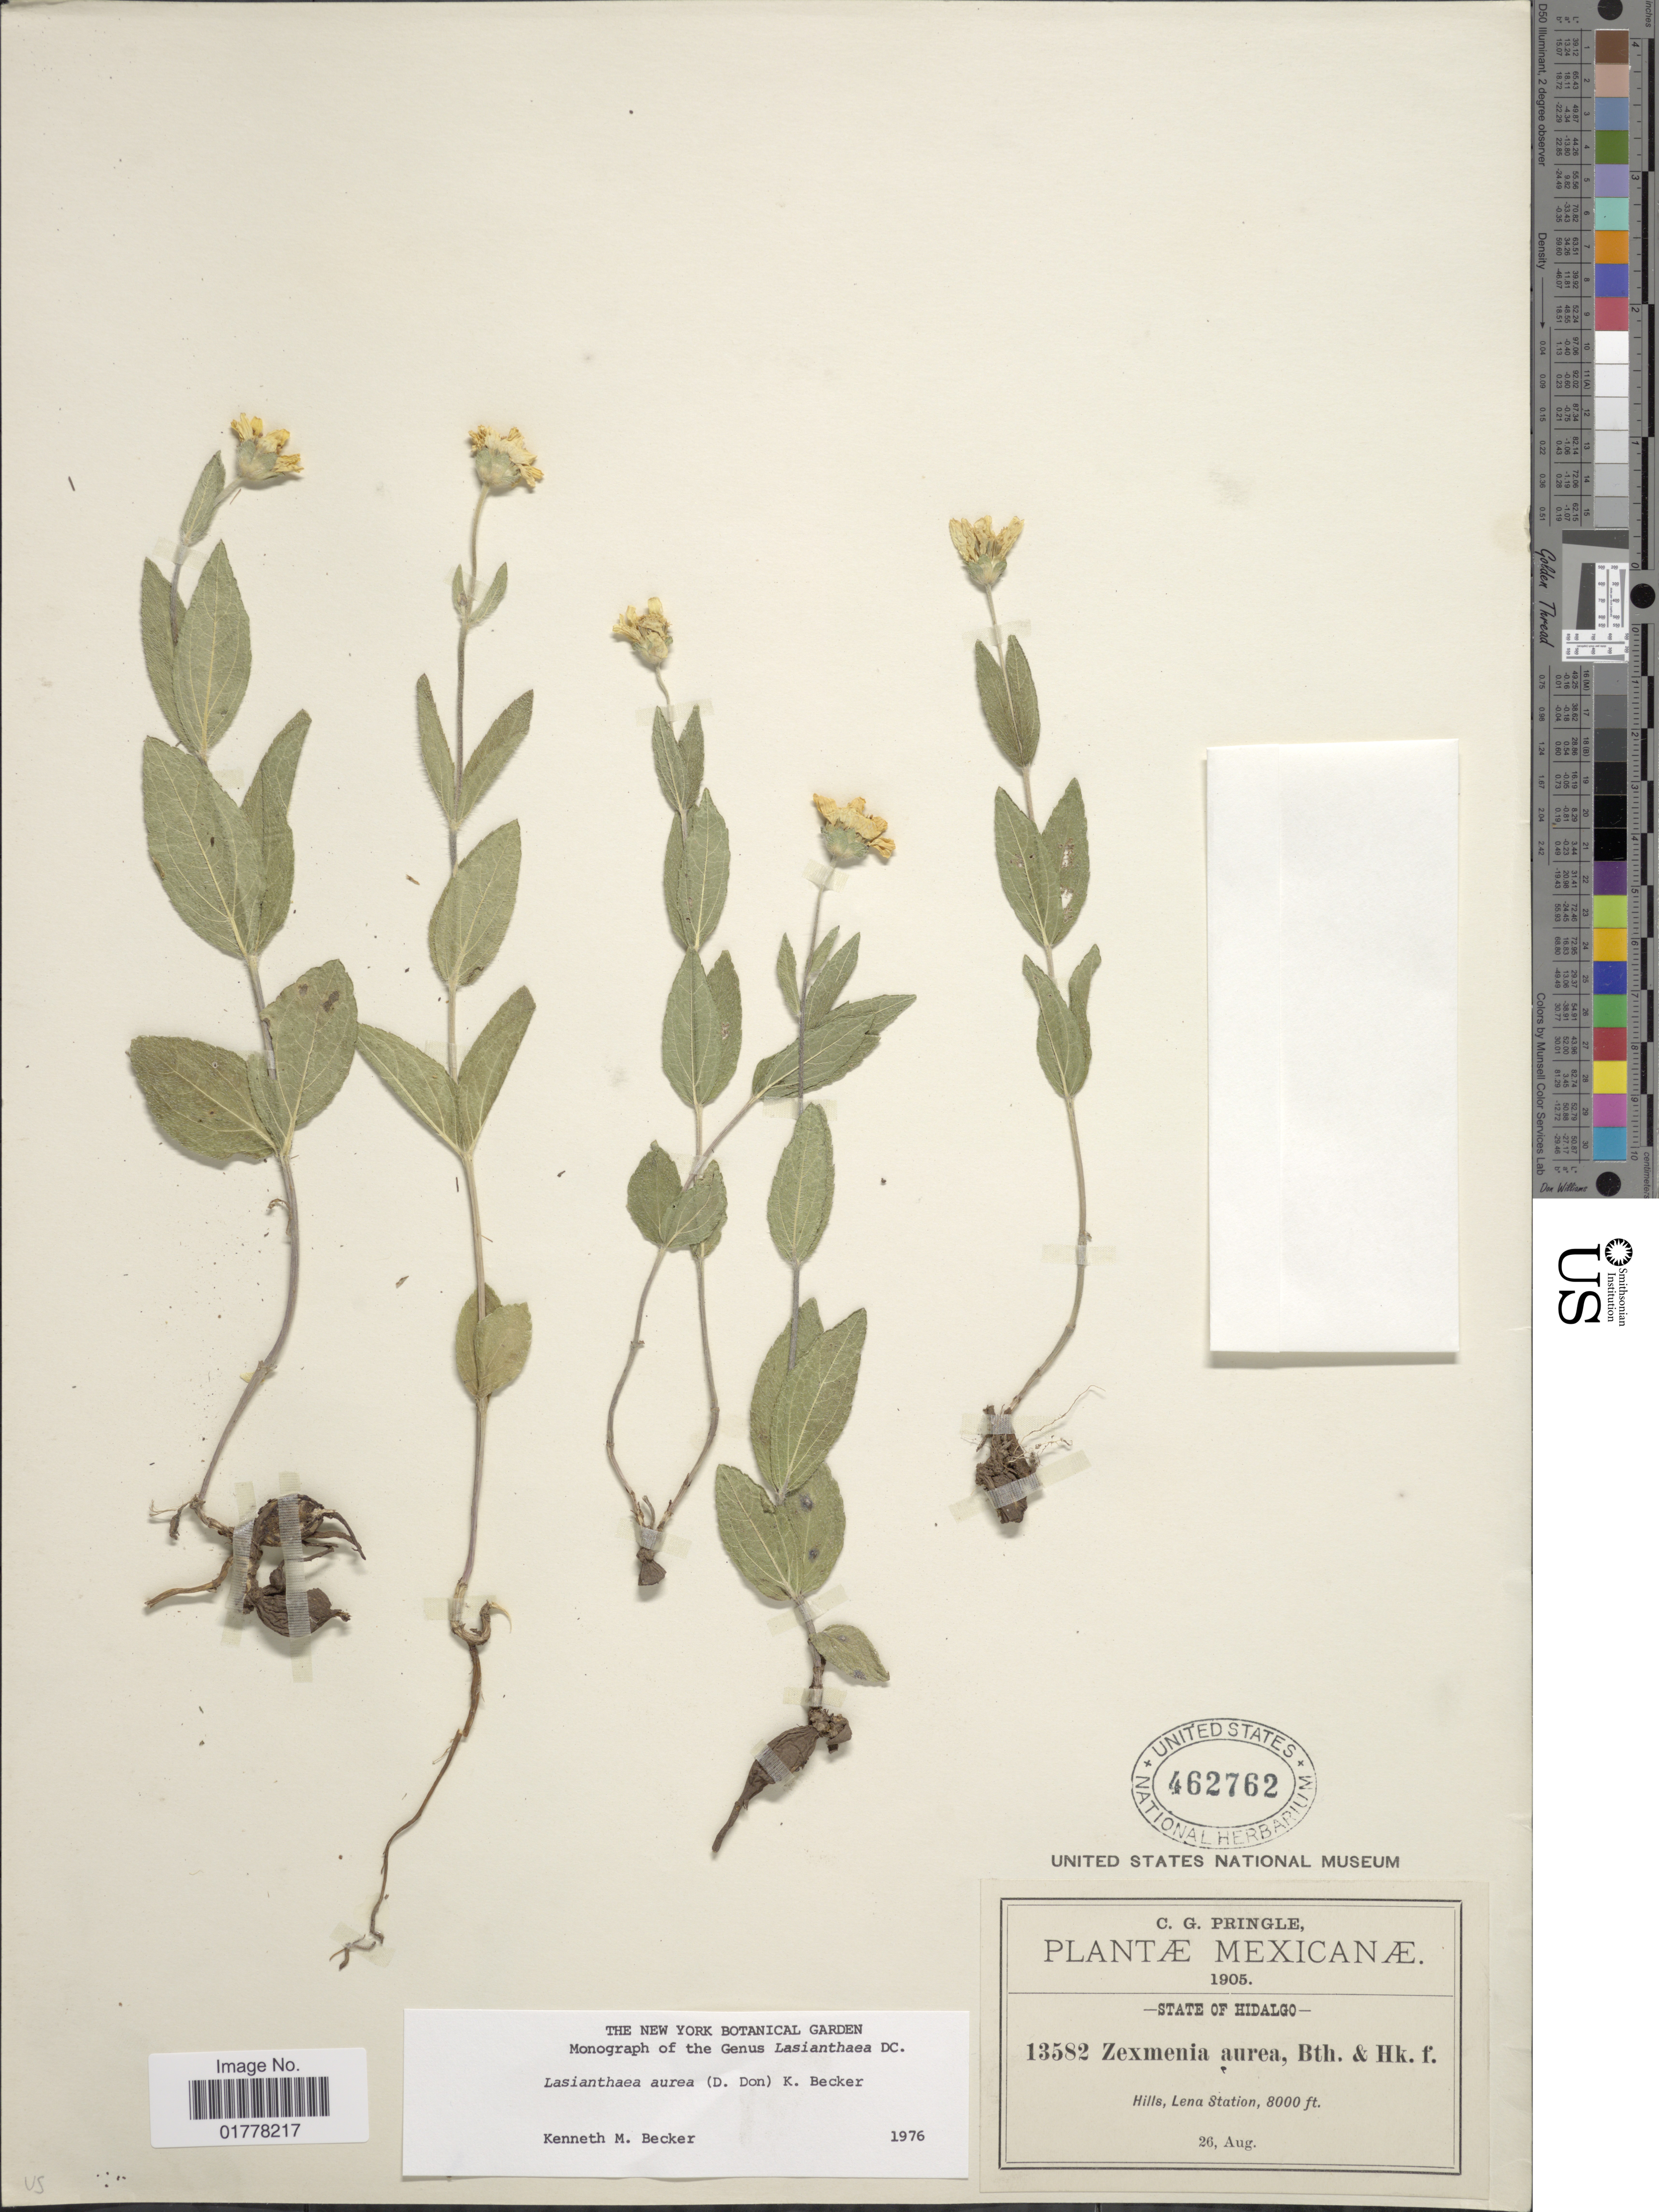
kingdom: Plantae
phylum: Tracheophyta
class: Magnoliopsida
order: Asterales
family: Asteraceae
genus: Lasianthaea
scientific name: Lasianthaea aurea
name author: (D. Don) K.M. Becker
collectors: C. G. Pringle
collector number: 13582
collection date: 1905-08-26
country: Mexico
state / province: Hidalgo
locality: State of Hidalgo. Hills, Lena Station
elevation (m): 2438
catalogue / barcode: US 462762